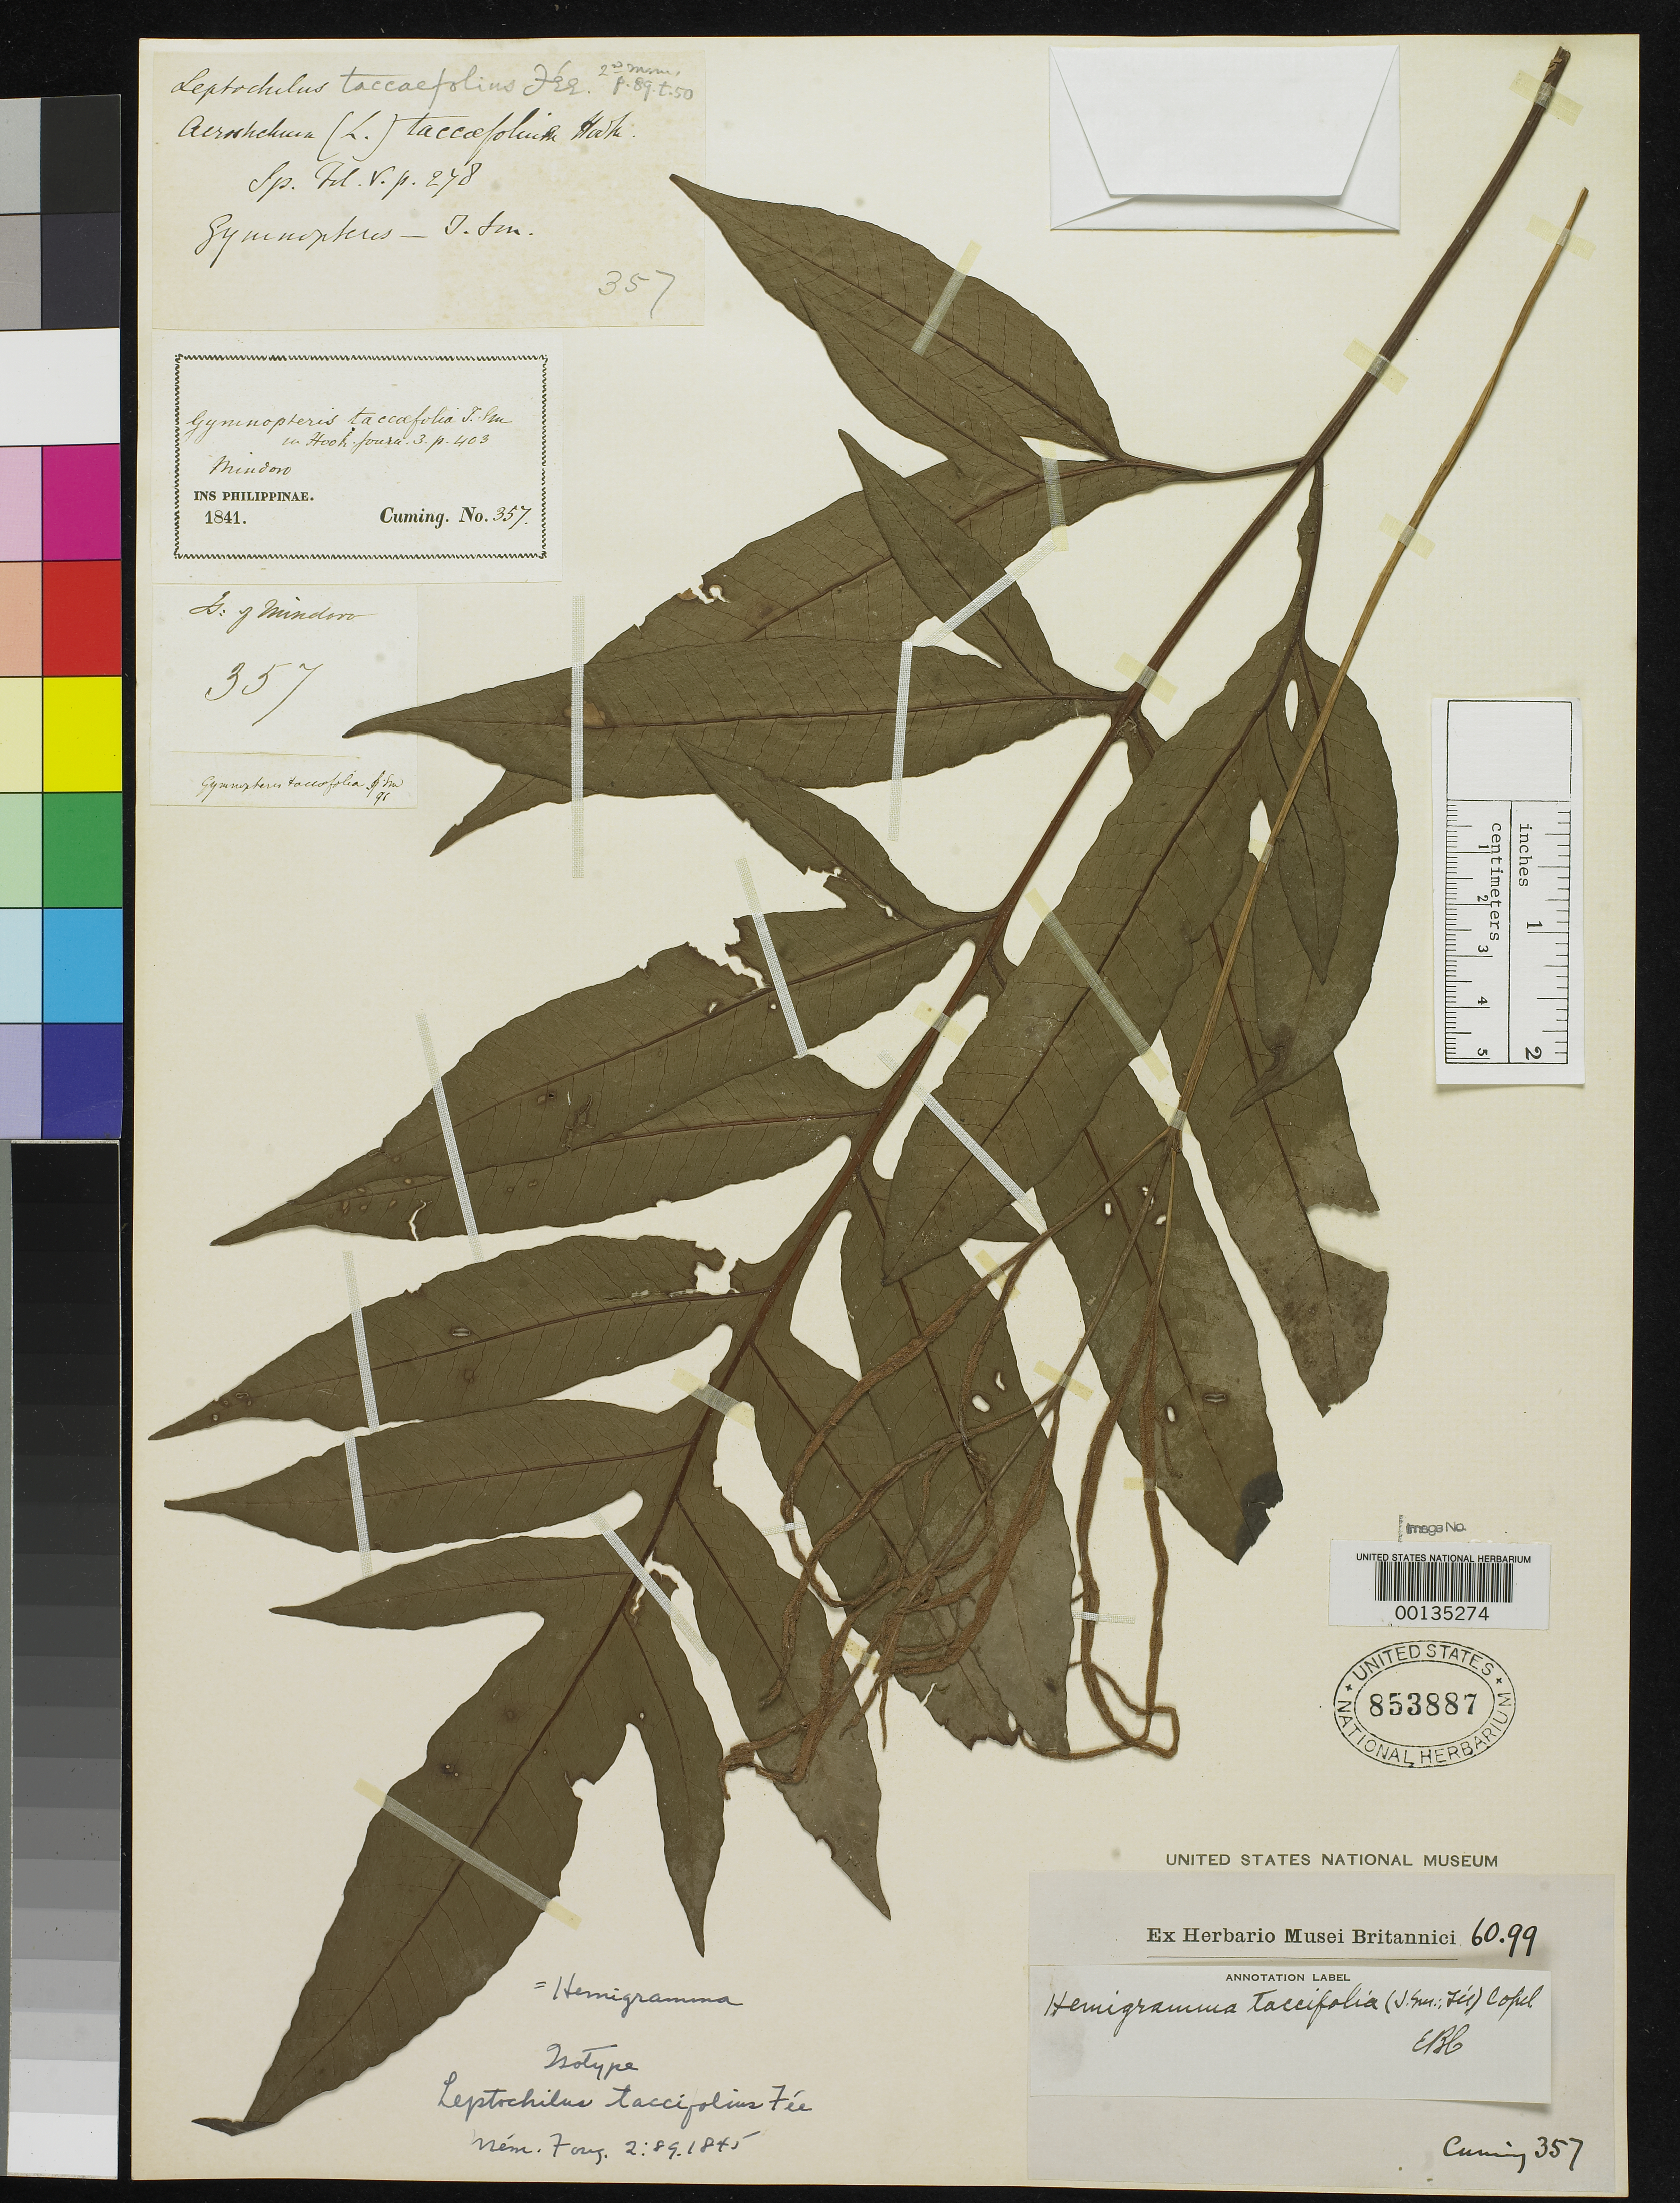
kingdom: Plantae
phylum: Tracheophyta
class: Polypodiopsida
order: Polypodiales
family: Polypodiaceae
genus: Leptochilus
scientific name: Leptochilus taccifolius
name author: J. Sm. ex Fée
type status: Type Collection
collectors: H. Cuming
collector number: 357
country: Philippines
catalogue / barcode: US 853887